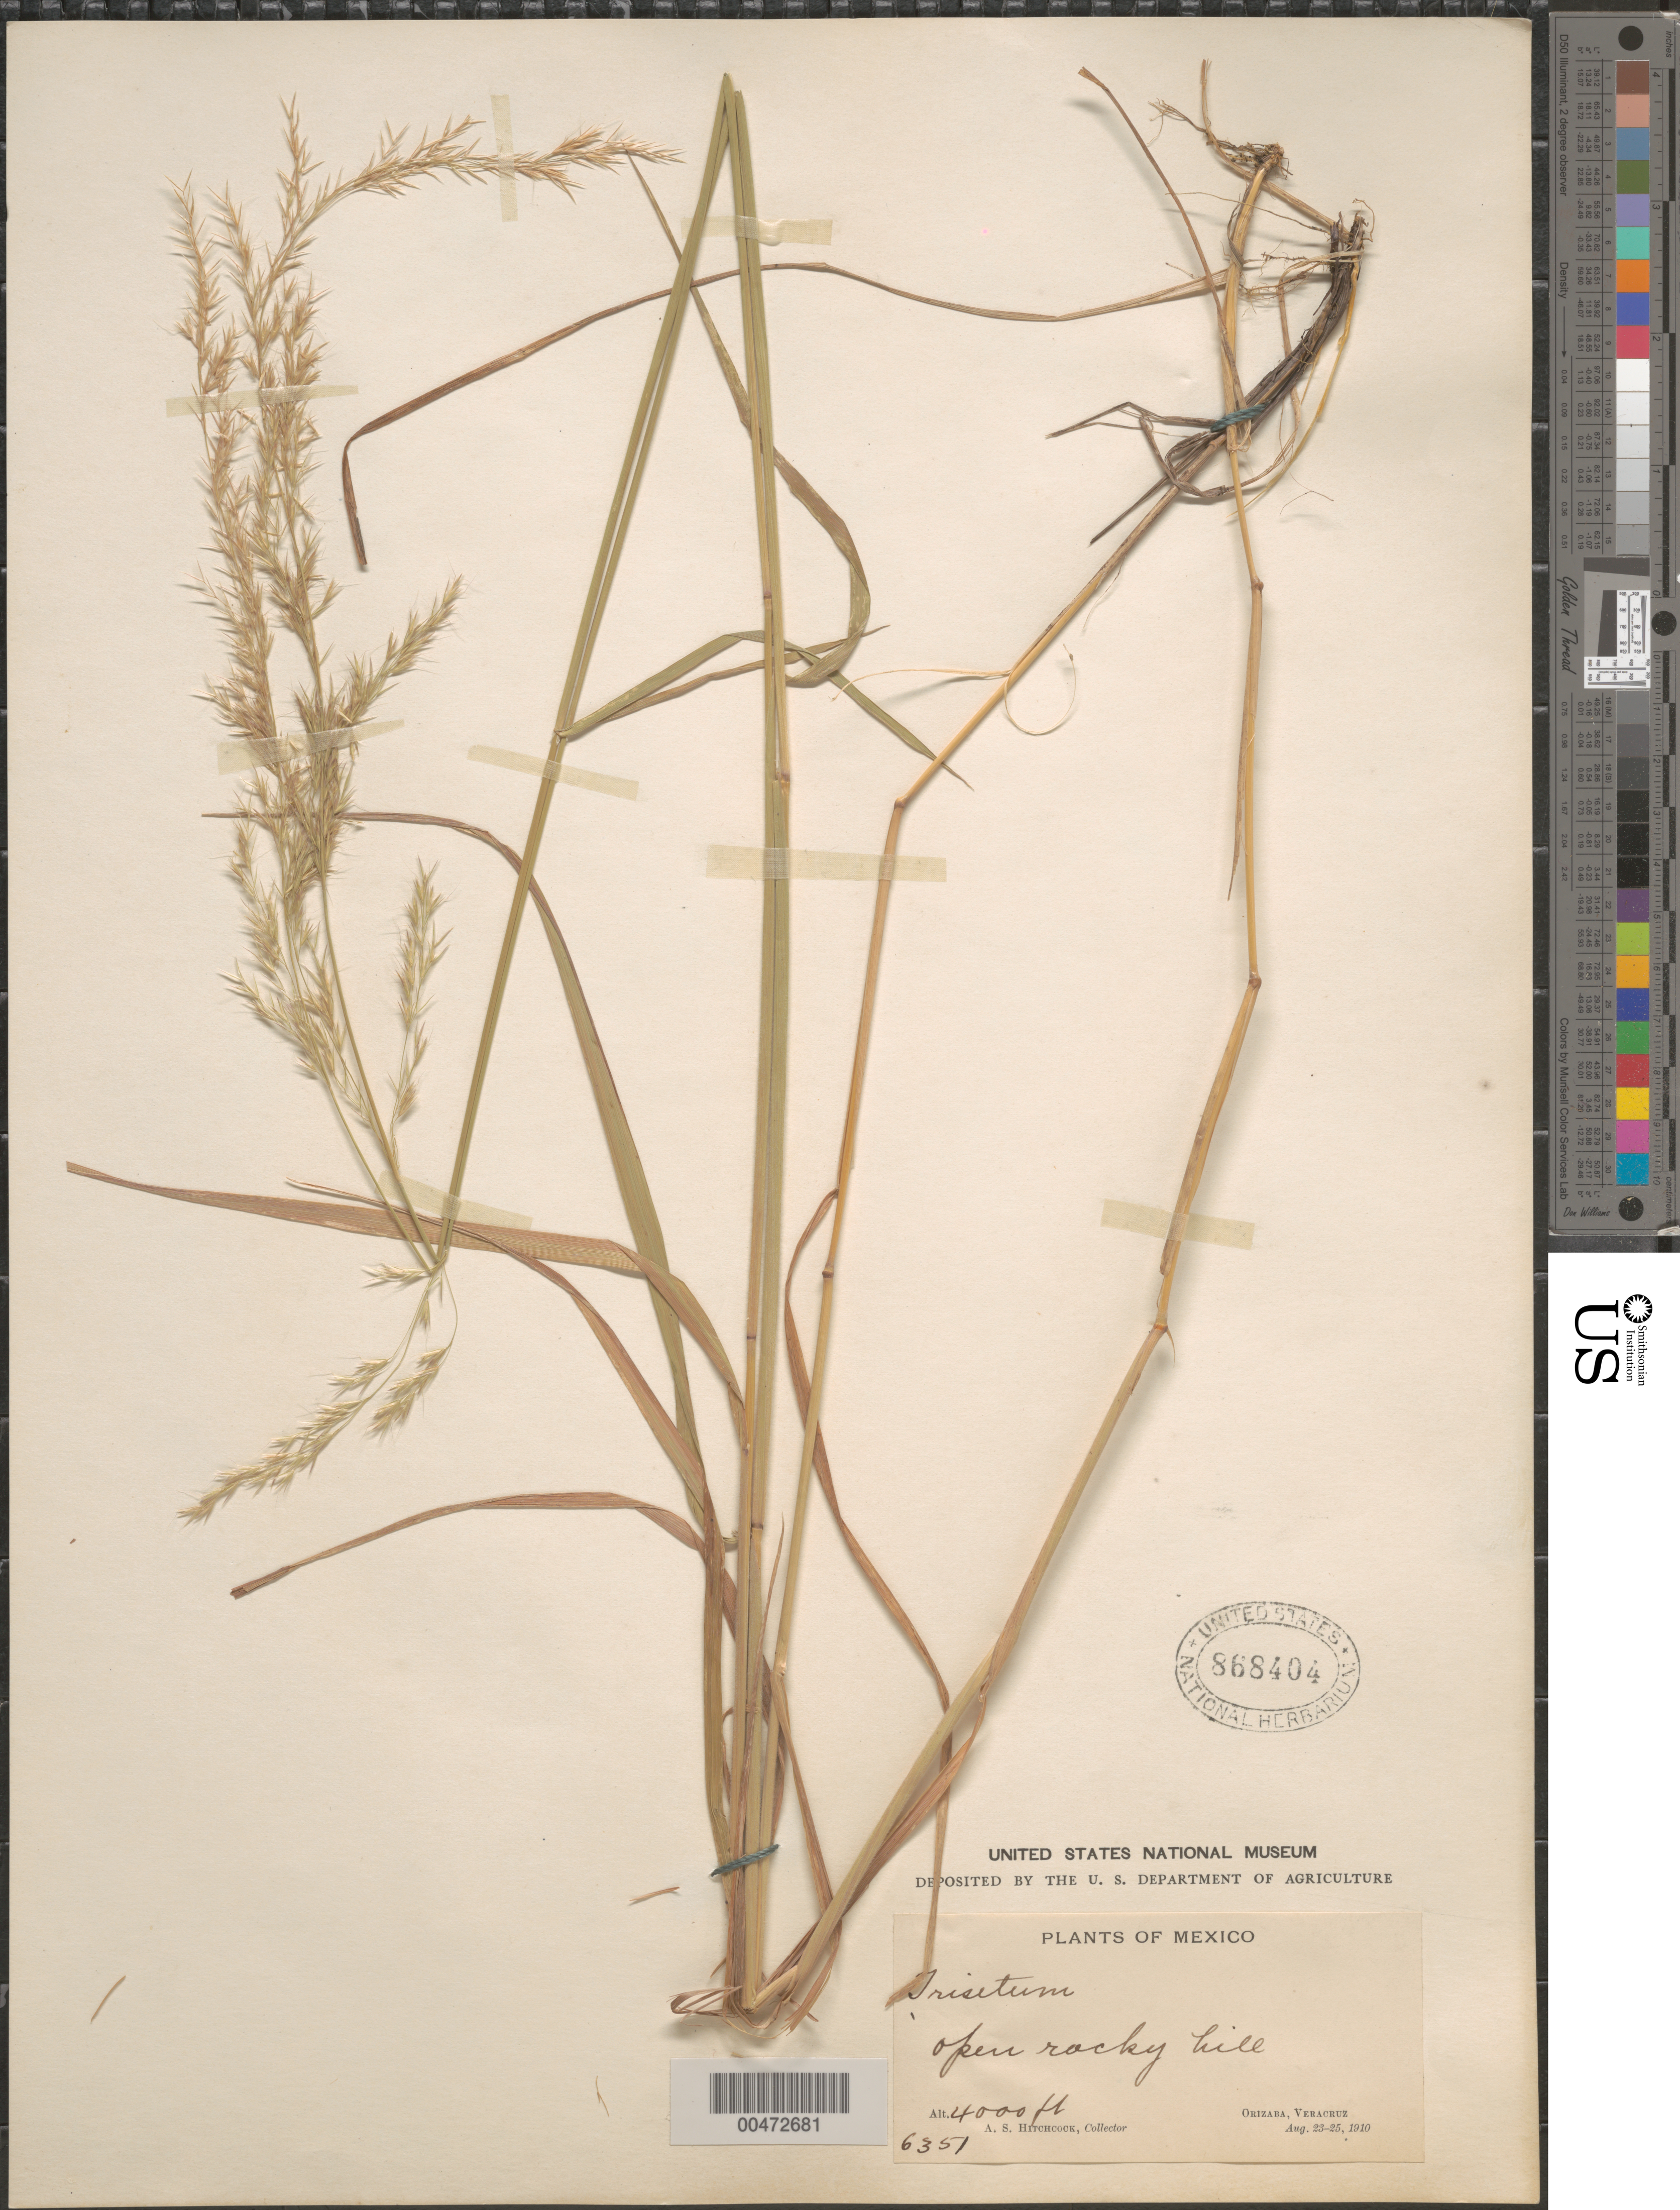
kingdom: Plantae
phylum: Tracheophyta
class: Liliopsida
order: Poales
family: Poaceae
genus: Trisetum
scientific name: Trisetum deyeuxioides var. pubescens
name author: Scribn. ex W.J. Beal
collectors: A. S. Hitchcock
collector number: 6351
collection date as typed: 23 Aug 1910 to 25 Aug 1910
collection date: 1910-08-23/1910-08-25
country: Mexico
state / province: Veracruz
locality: Orizaba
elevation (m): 1219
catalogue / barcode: US 868404